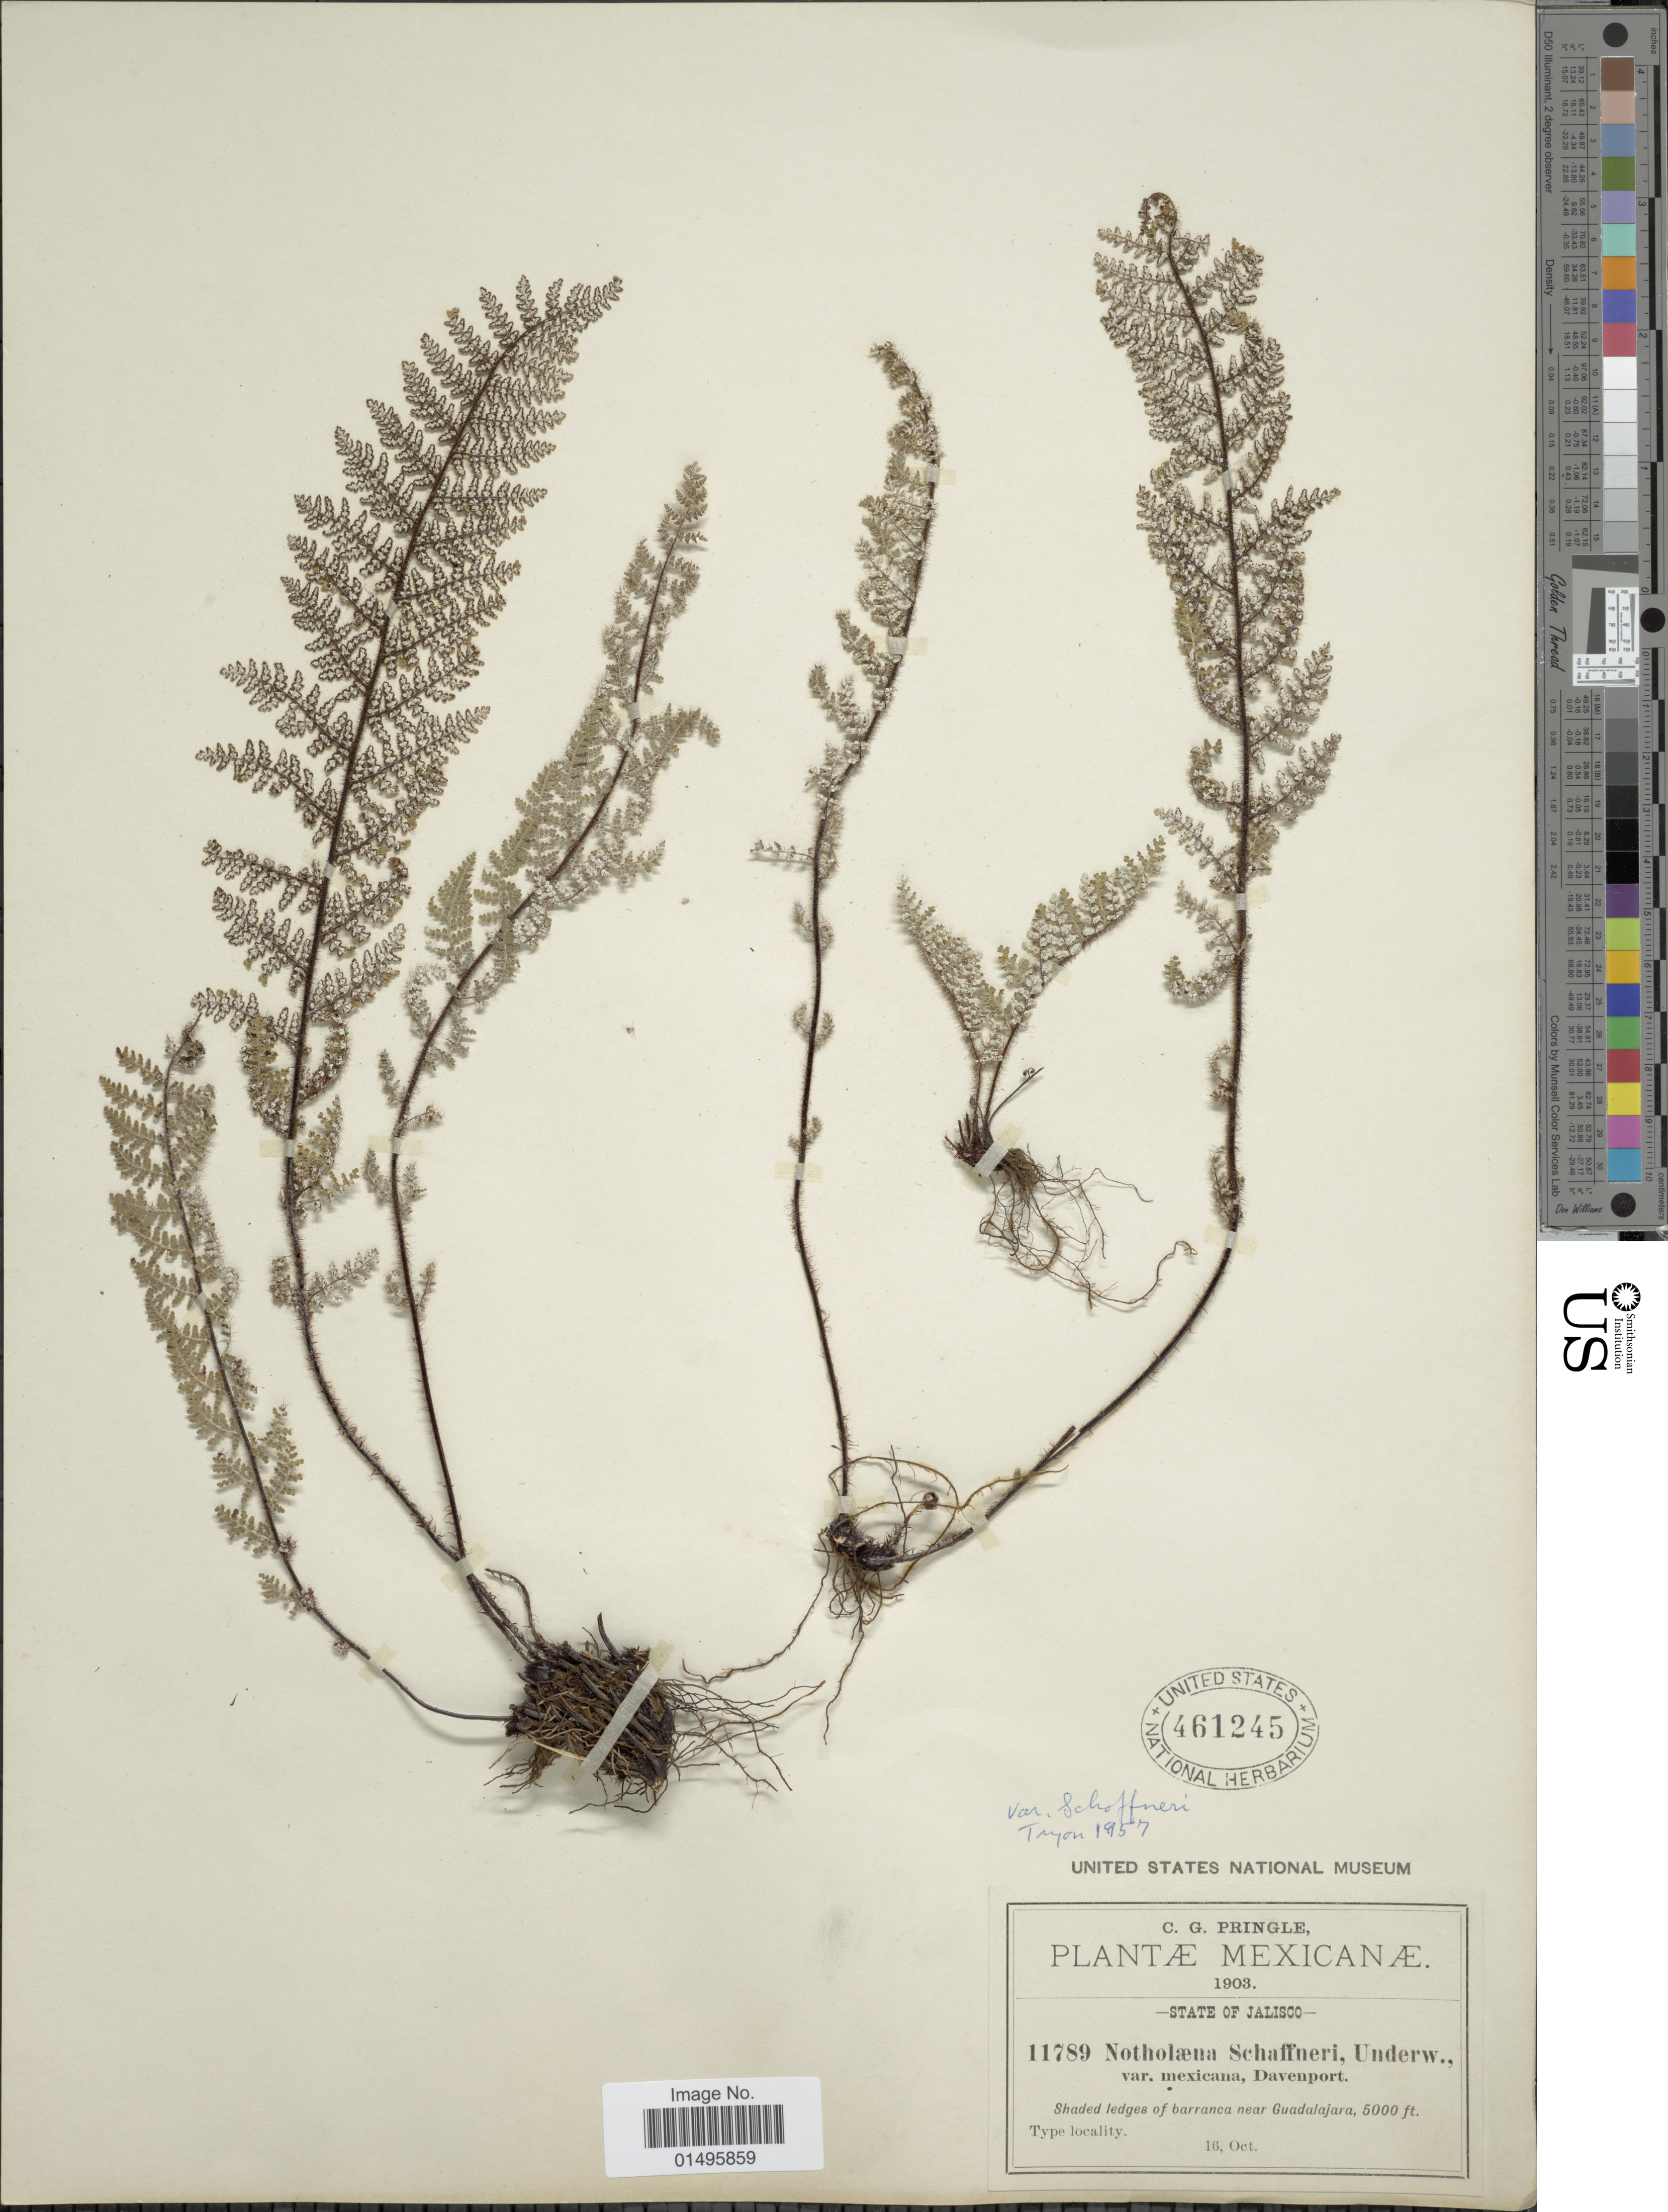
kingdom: Plantae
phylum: Tracheophyta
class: Polypodiopsida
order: Polypodiales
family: Pteridaceae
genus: Notholaena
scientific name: Notholaena schaffneri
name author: (E. Fourn.) Underw.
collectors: C. G. Pringle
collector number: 11789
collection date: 1903-10-16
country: Mexico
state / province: Jalisco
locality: Mexicanae, Shaded ledges of barranca near Guadalajara.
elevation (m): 1524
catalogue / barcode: US 461245